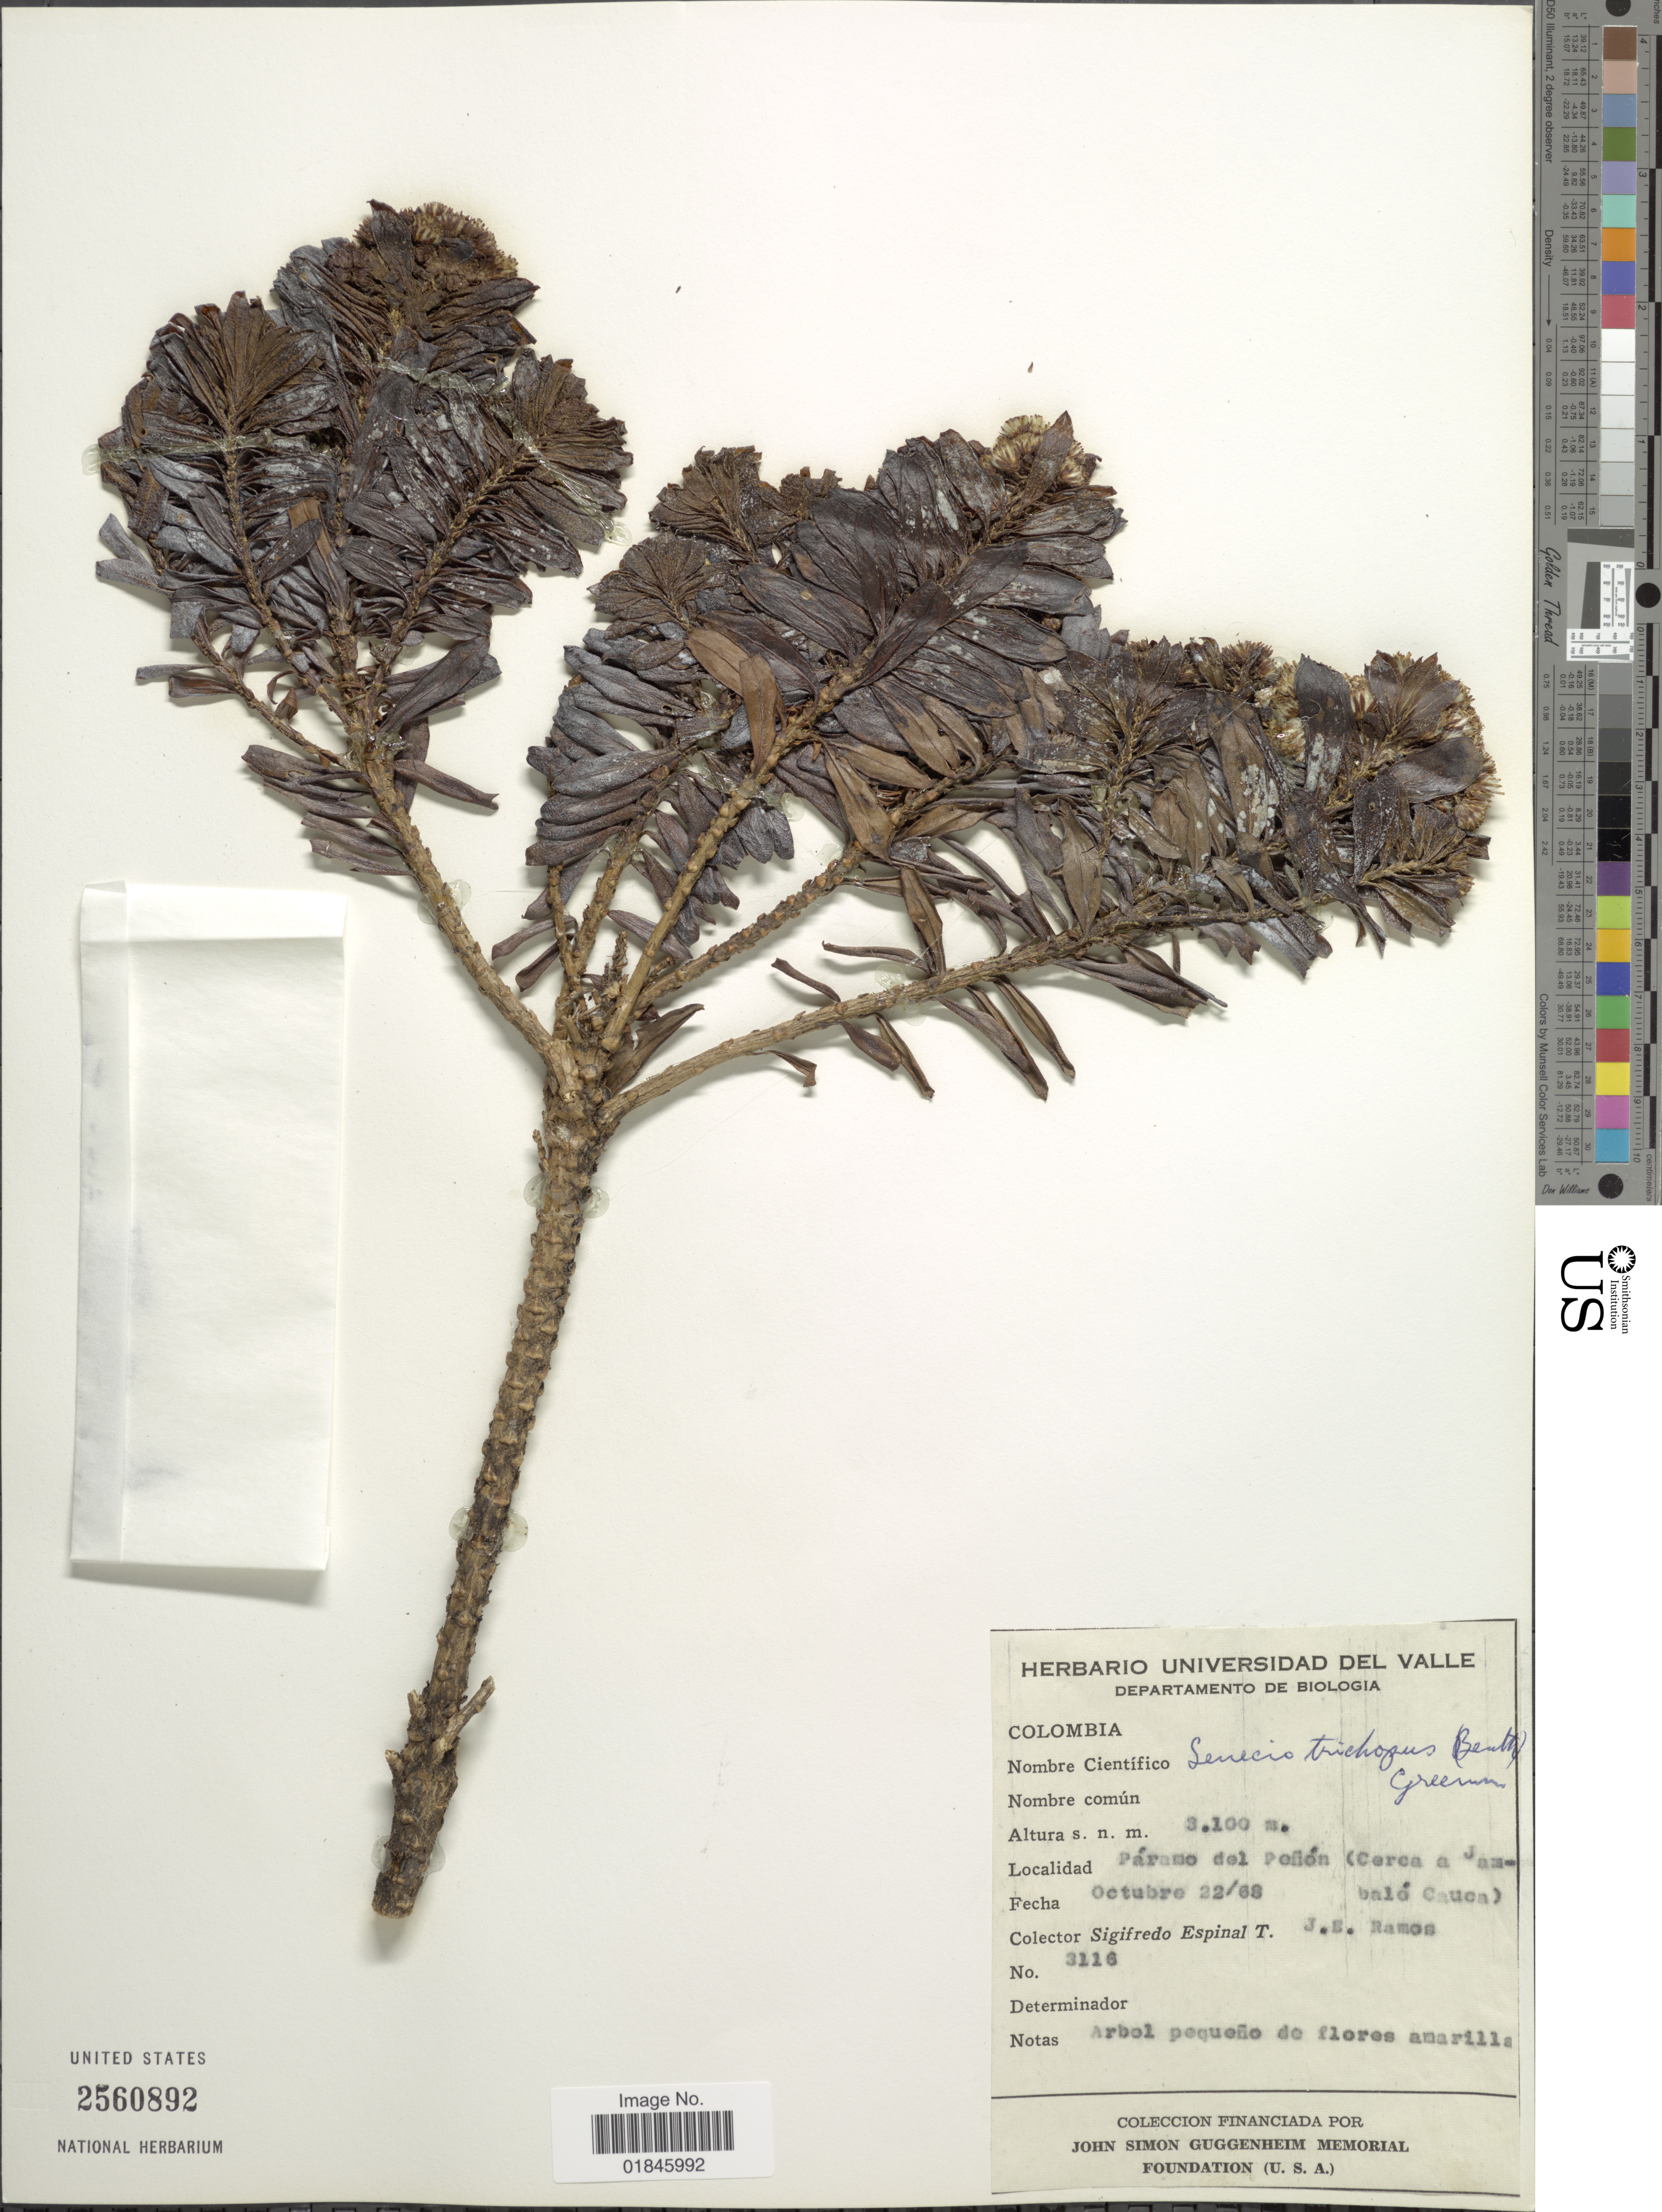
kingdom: Plantae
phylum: Tracheophyta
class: Magnoliopsida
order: Asterales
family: Asteraceae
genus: Pentacalia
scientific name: Pentacalia trichopus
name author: (Benth.) Cuatrec.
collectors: S. T. Espinal & J. E. Ramos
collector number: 3116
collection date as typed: Transcribed d/m/y: 22/10/68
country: Colombia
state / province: Cauca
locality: Páramo del Poflón (Cerca a Jambaló Cauca)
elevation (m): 3100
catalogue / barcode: US 2560892